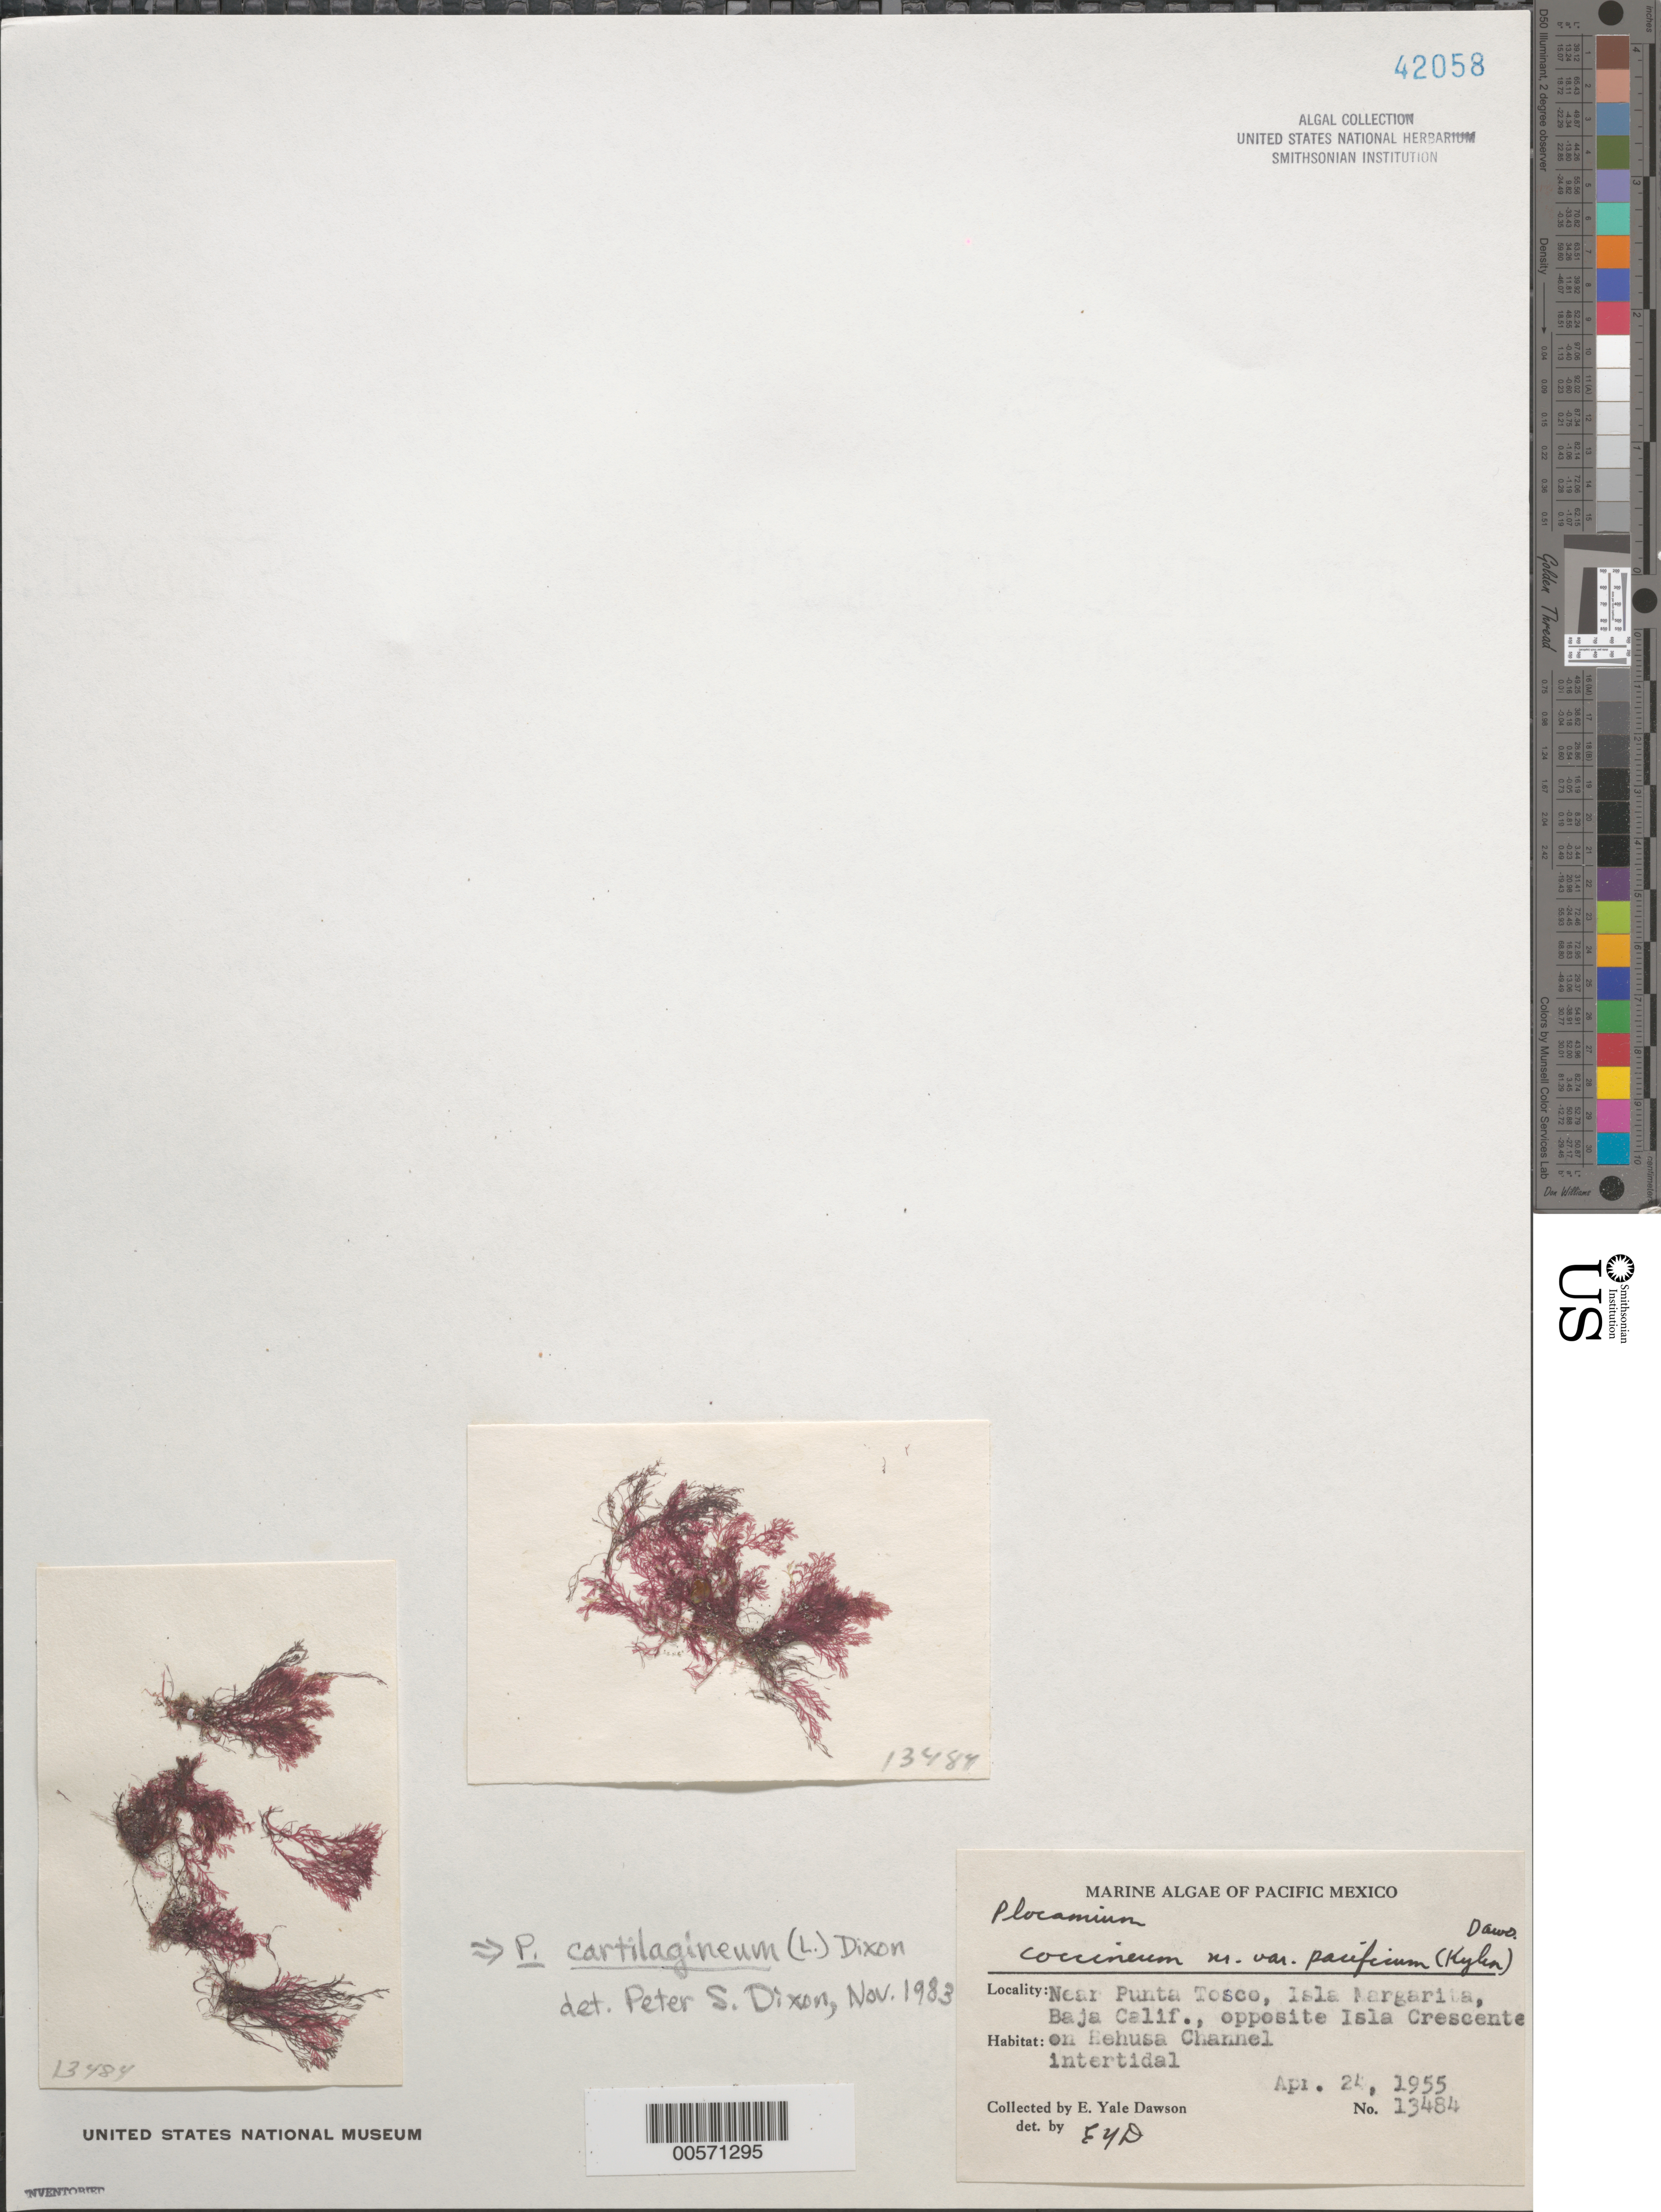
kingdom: Plantae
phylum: Rhodophyta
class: Florideophyceae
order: Plocamiales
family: Plocamiaceae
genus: Plocamium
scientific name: Plocamium cartilagineum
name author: (L.) P.S. Dixon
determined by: Dixon, P. S.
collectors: E. Y. Dawson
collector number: EYD 13484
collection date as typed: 24 Apr 1955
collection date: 1955-04-24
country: Mexico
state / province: Baja California Sur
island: Isla Margarita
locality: Near Punta Tosco, opposite Isla Crescente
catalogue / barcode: US 42058